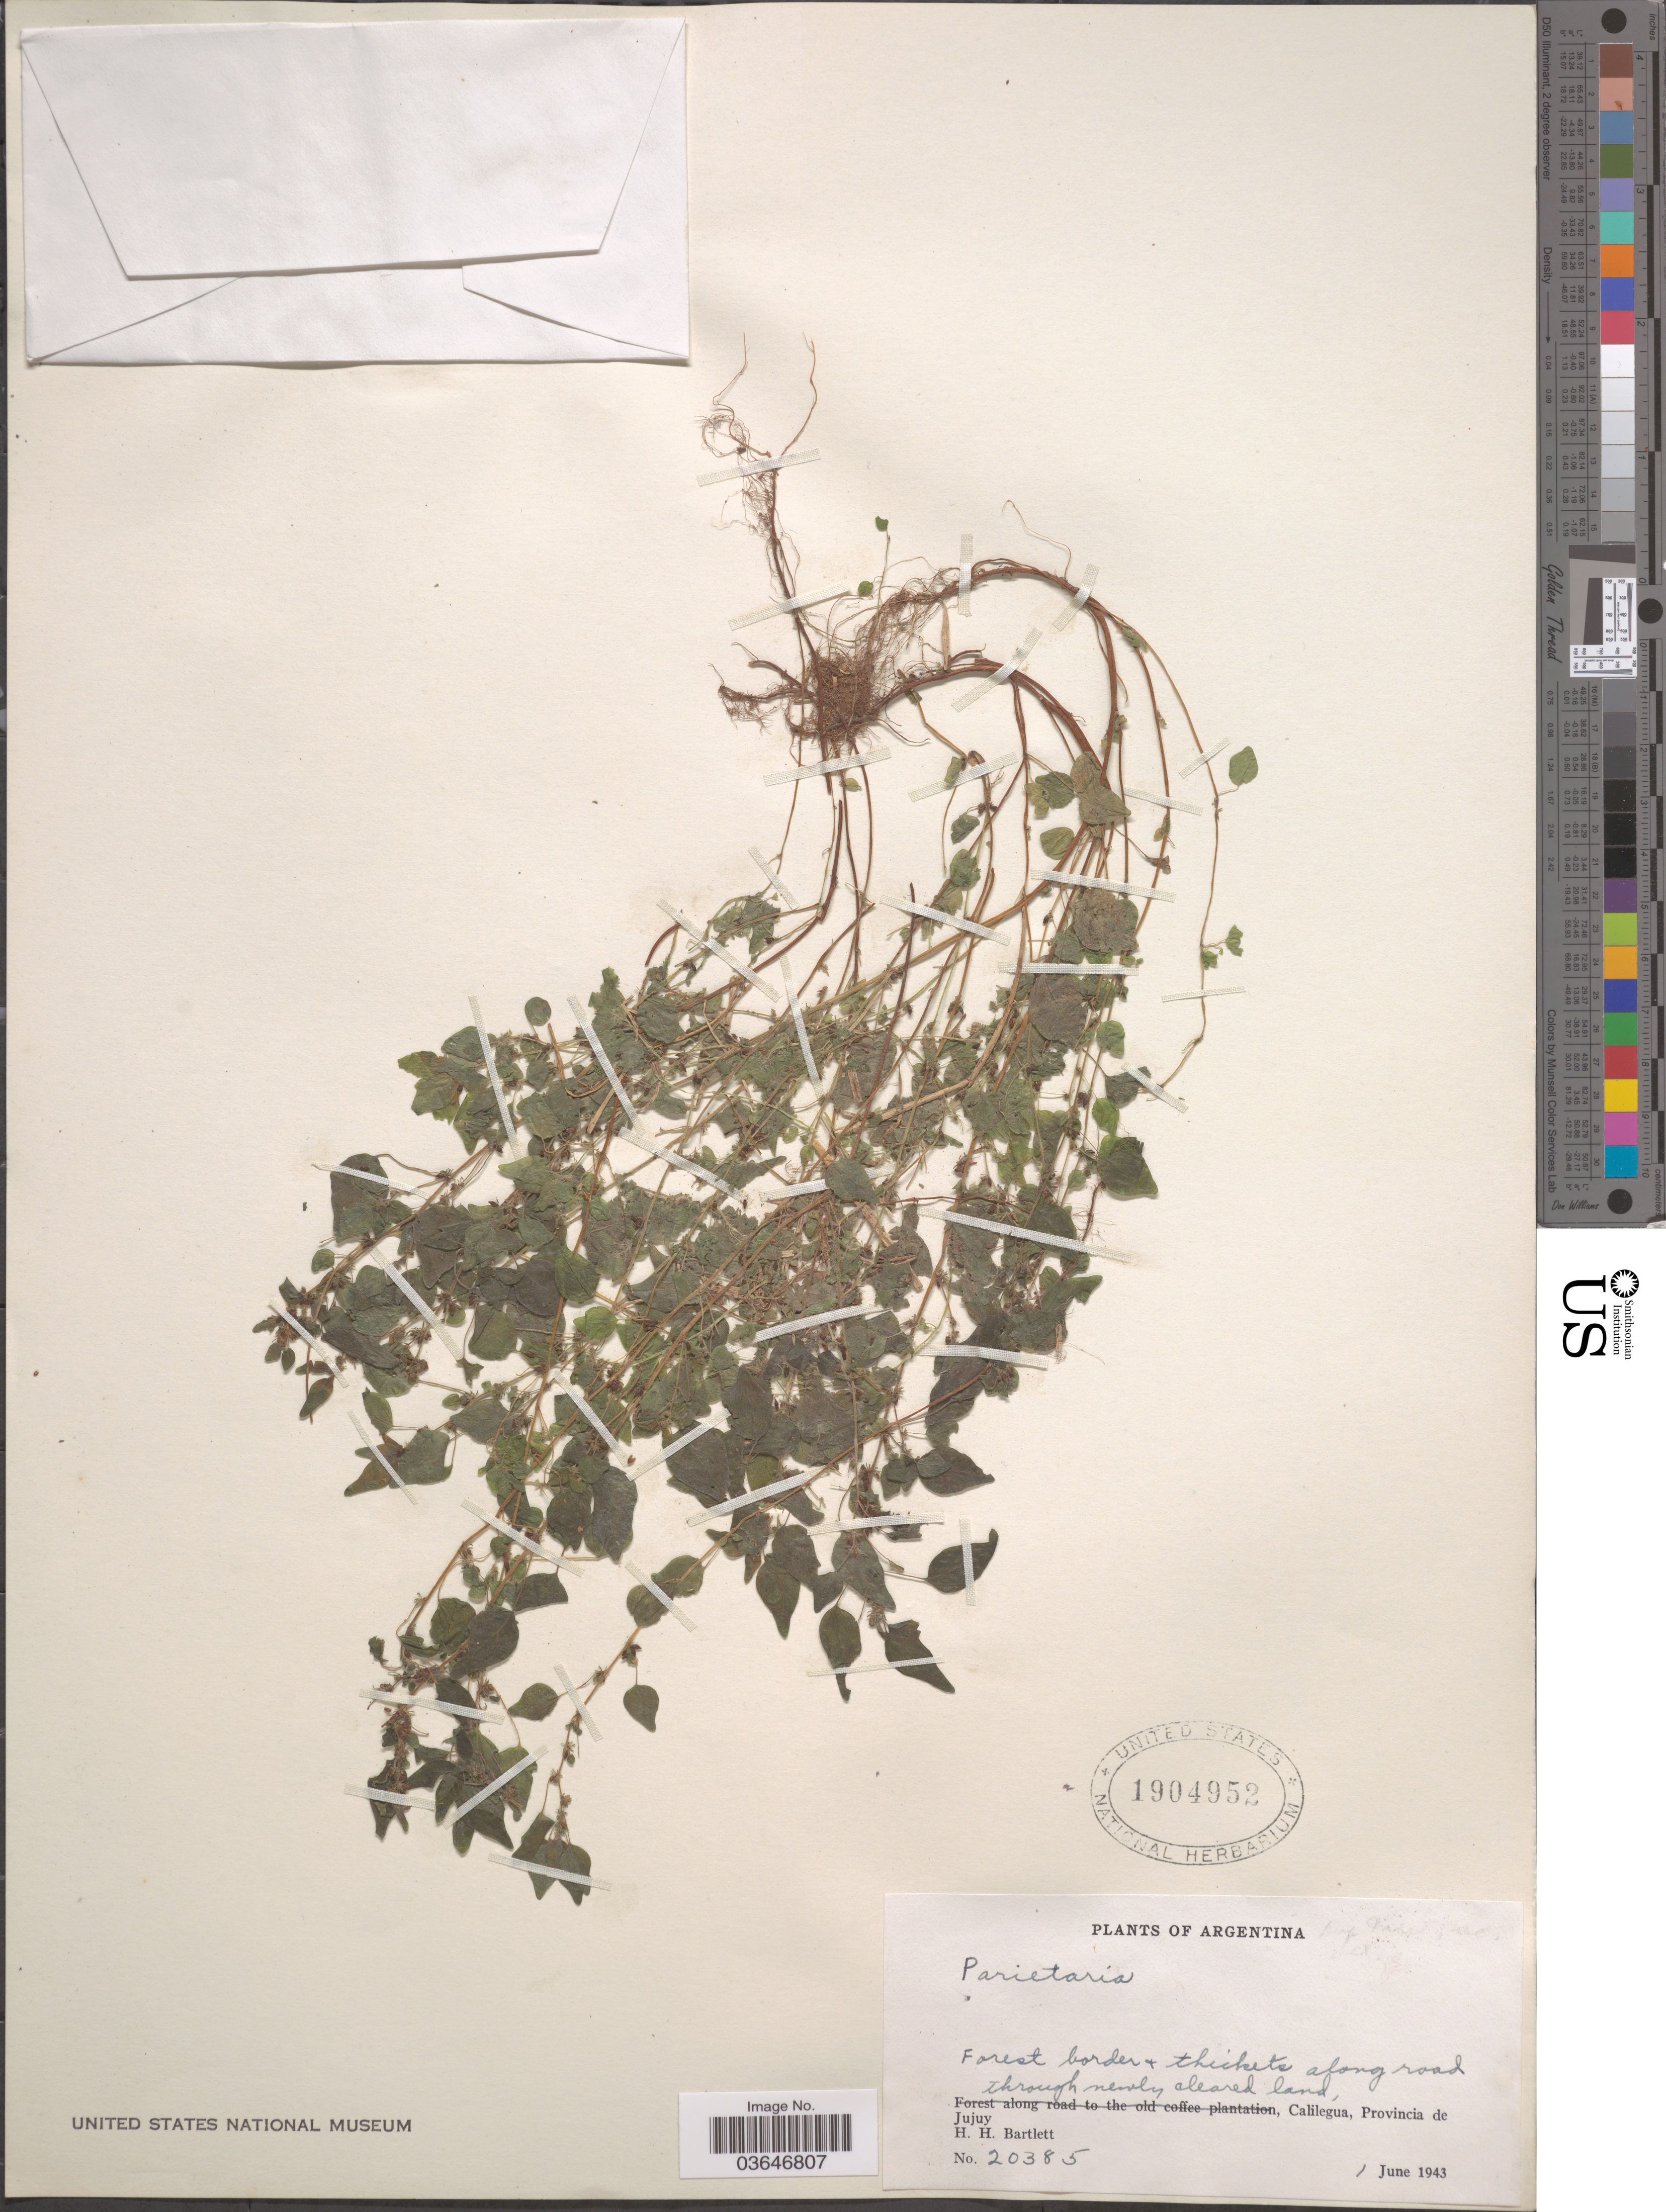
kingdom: Plantae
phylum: Tracheophyta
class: Magnoliopsida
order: Rosales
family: Urticaceae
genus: Parietaria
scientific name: Parietaria debilis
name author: G. Forst.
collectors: H. H. Bartlett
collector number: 20385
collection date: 1943-06-01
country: Argentina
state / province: Jujuy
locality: Calilegua.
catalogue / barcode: US 1904952